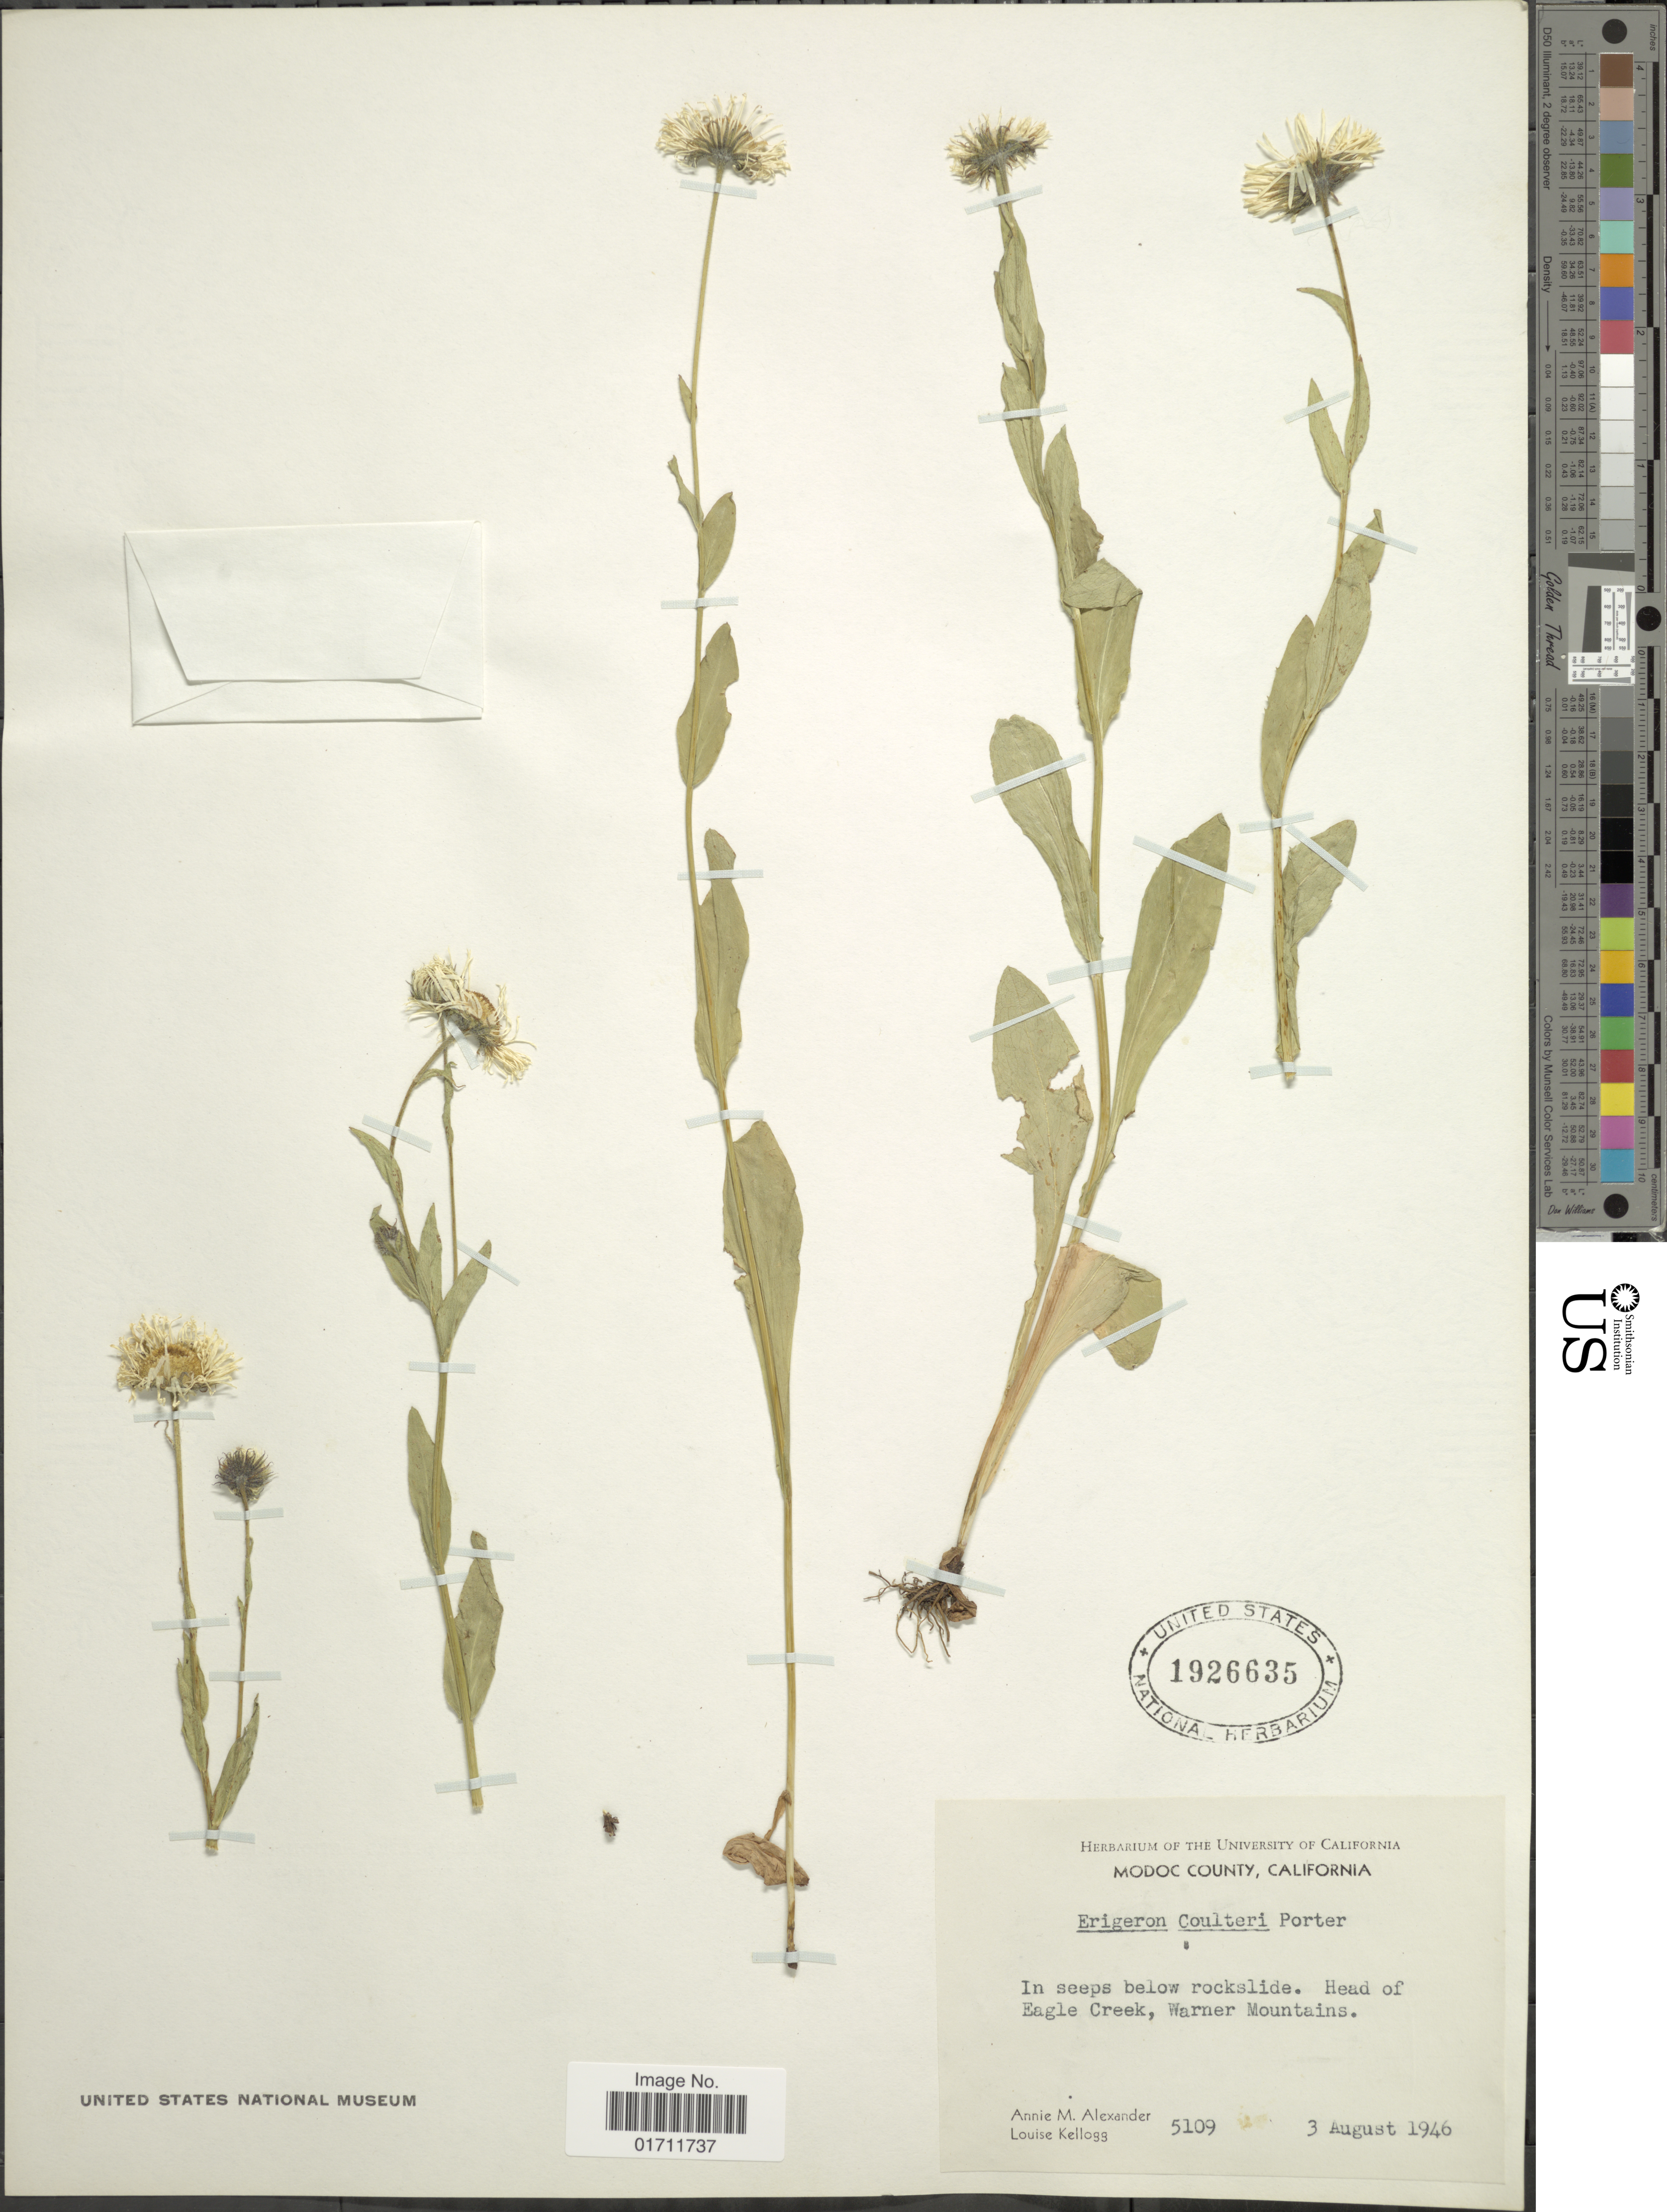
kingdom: Plantae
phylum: Tracheophyta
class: Magnoliopsida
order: Asterales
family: Asteraceae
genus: Erigeron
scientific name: Erigeron coulteri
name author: Porter in Porter & J.M. Coult.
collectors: A. M. Alexander & L. Kellogg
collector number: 5109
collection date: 1946-08-03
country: United States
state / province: California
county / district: Modoc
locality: Modoc County, In seeps below rockslide. Head of Eagle Creek, Warner Mountains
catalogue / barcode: US 1926635